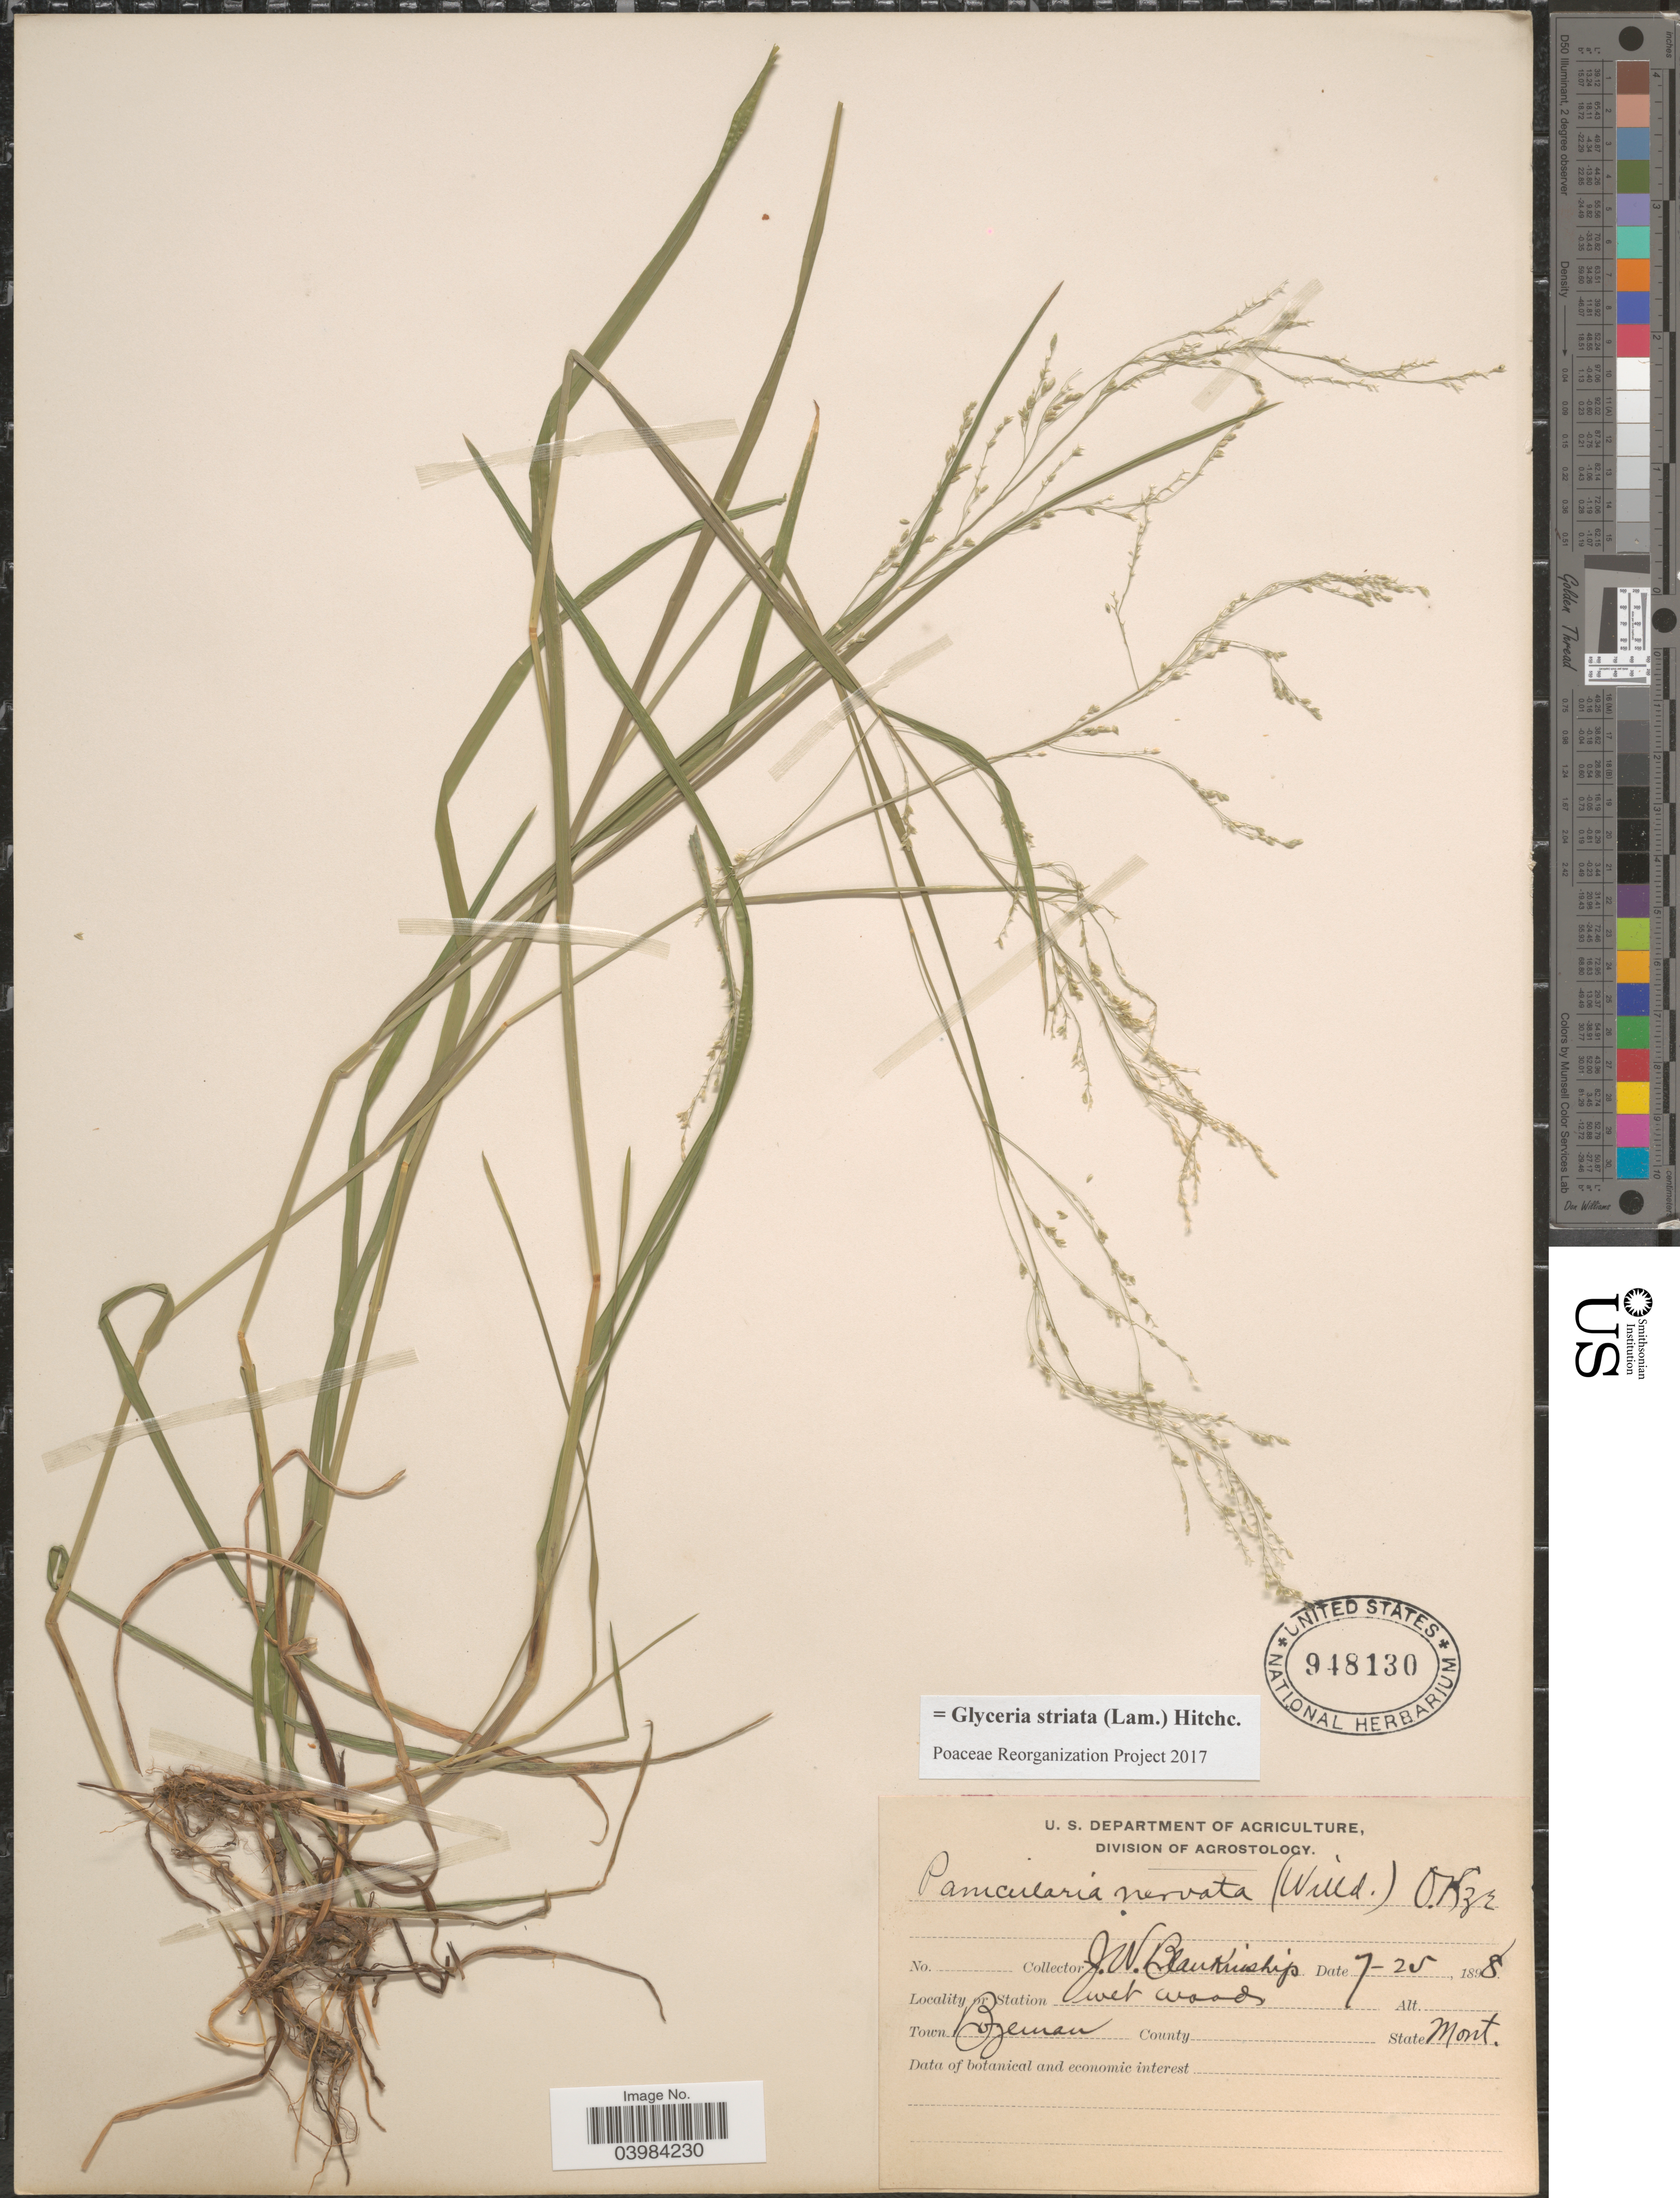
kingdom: Plantae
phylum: Tracheophyta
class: Liliopsida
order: Poales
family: Poaceae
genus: Glyceria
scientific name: Glyceria striata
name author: (Lam.) Hitchc.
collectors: J. W. Blankinship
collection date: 1898-07-25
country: United States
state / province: Montana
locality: Town Bozeman.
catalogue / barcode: US 948130